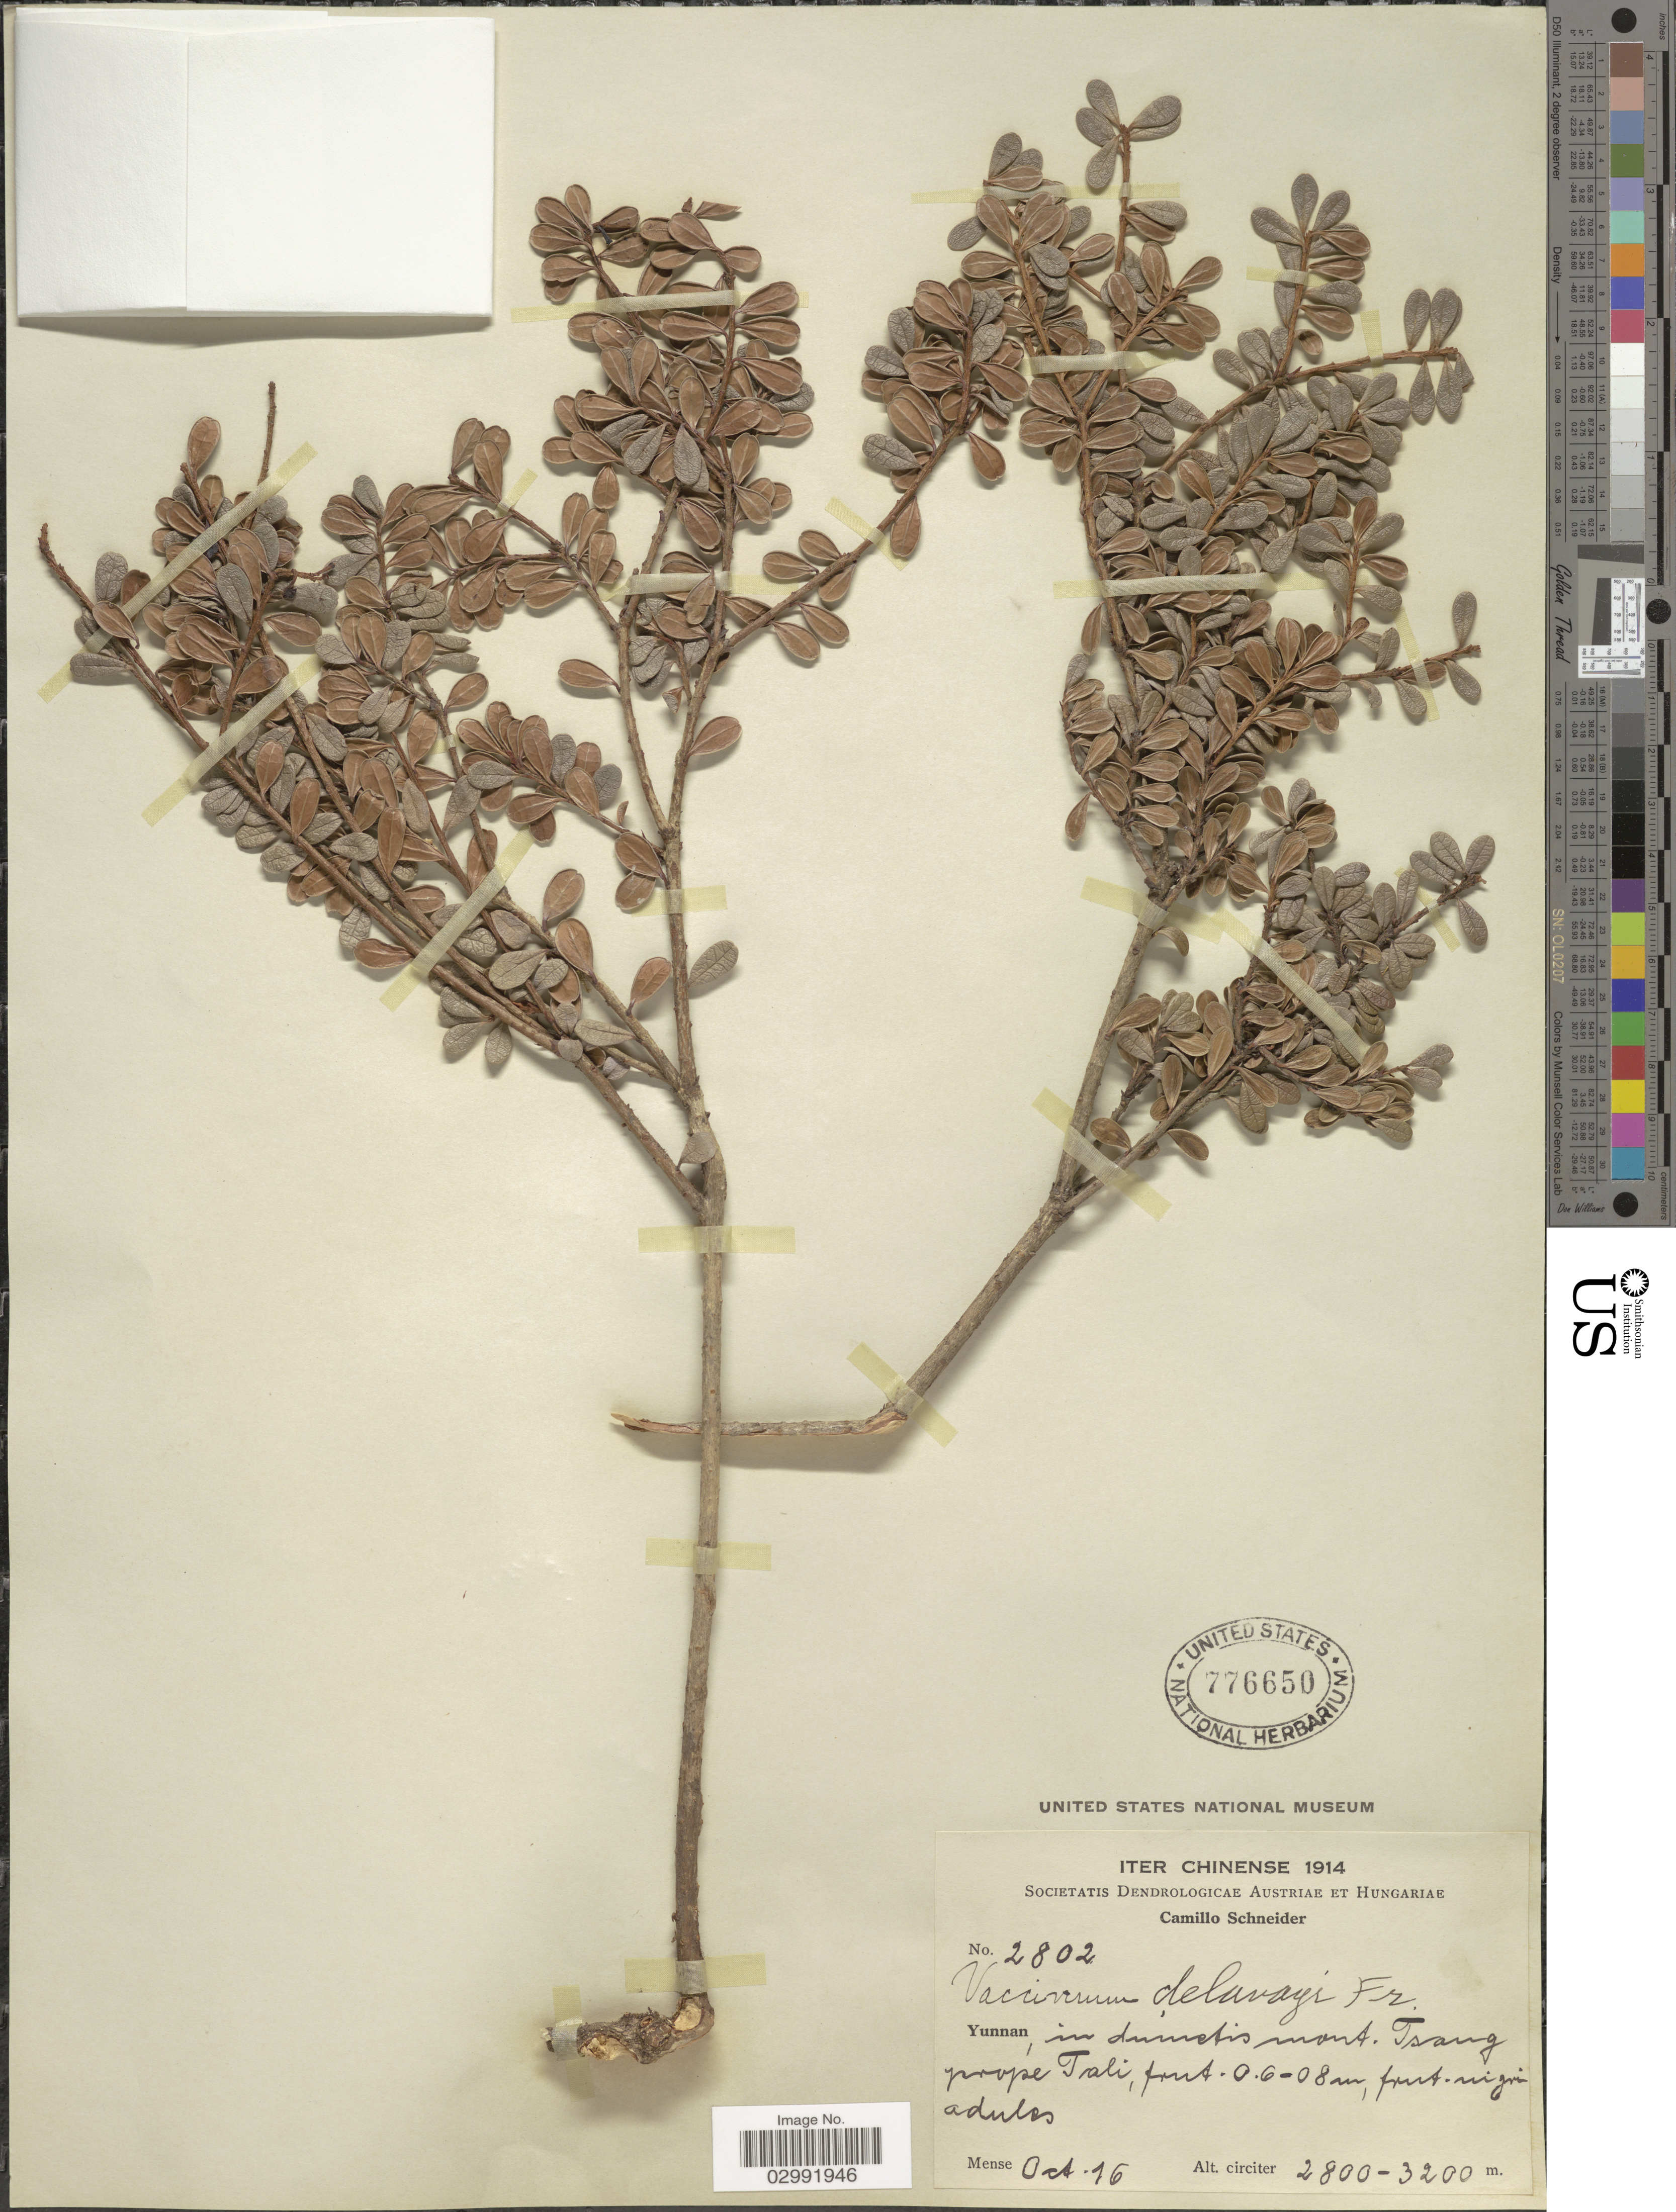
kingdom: Plantae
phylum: Tracheophyta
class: Magnoliopsida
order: Ericales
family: Ericaceae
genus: Vaccinium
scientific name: Vaccinium delavayi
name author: Franch.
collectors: C. K. Schneider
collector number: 2802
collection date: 1914-10-16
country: China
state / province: Yunnan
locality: In dumetis mont. Tsang prope Tali.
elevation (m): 2800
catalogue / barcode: US 776650